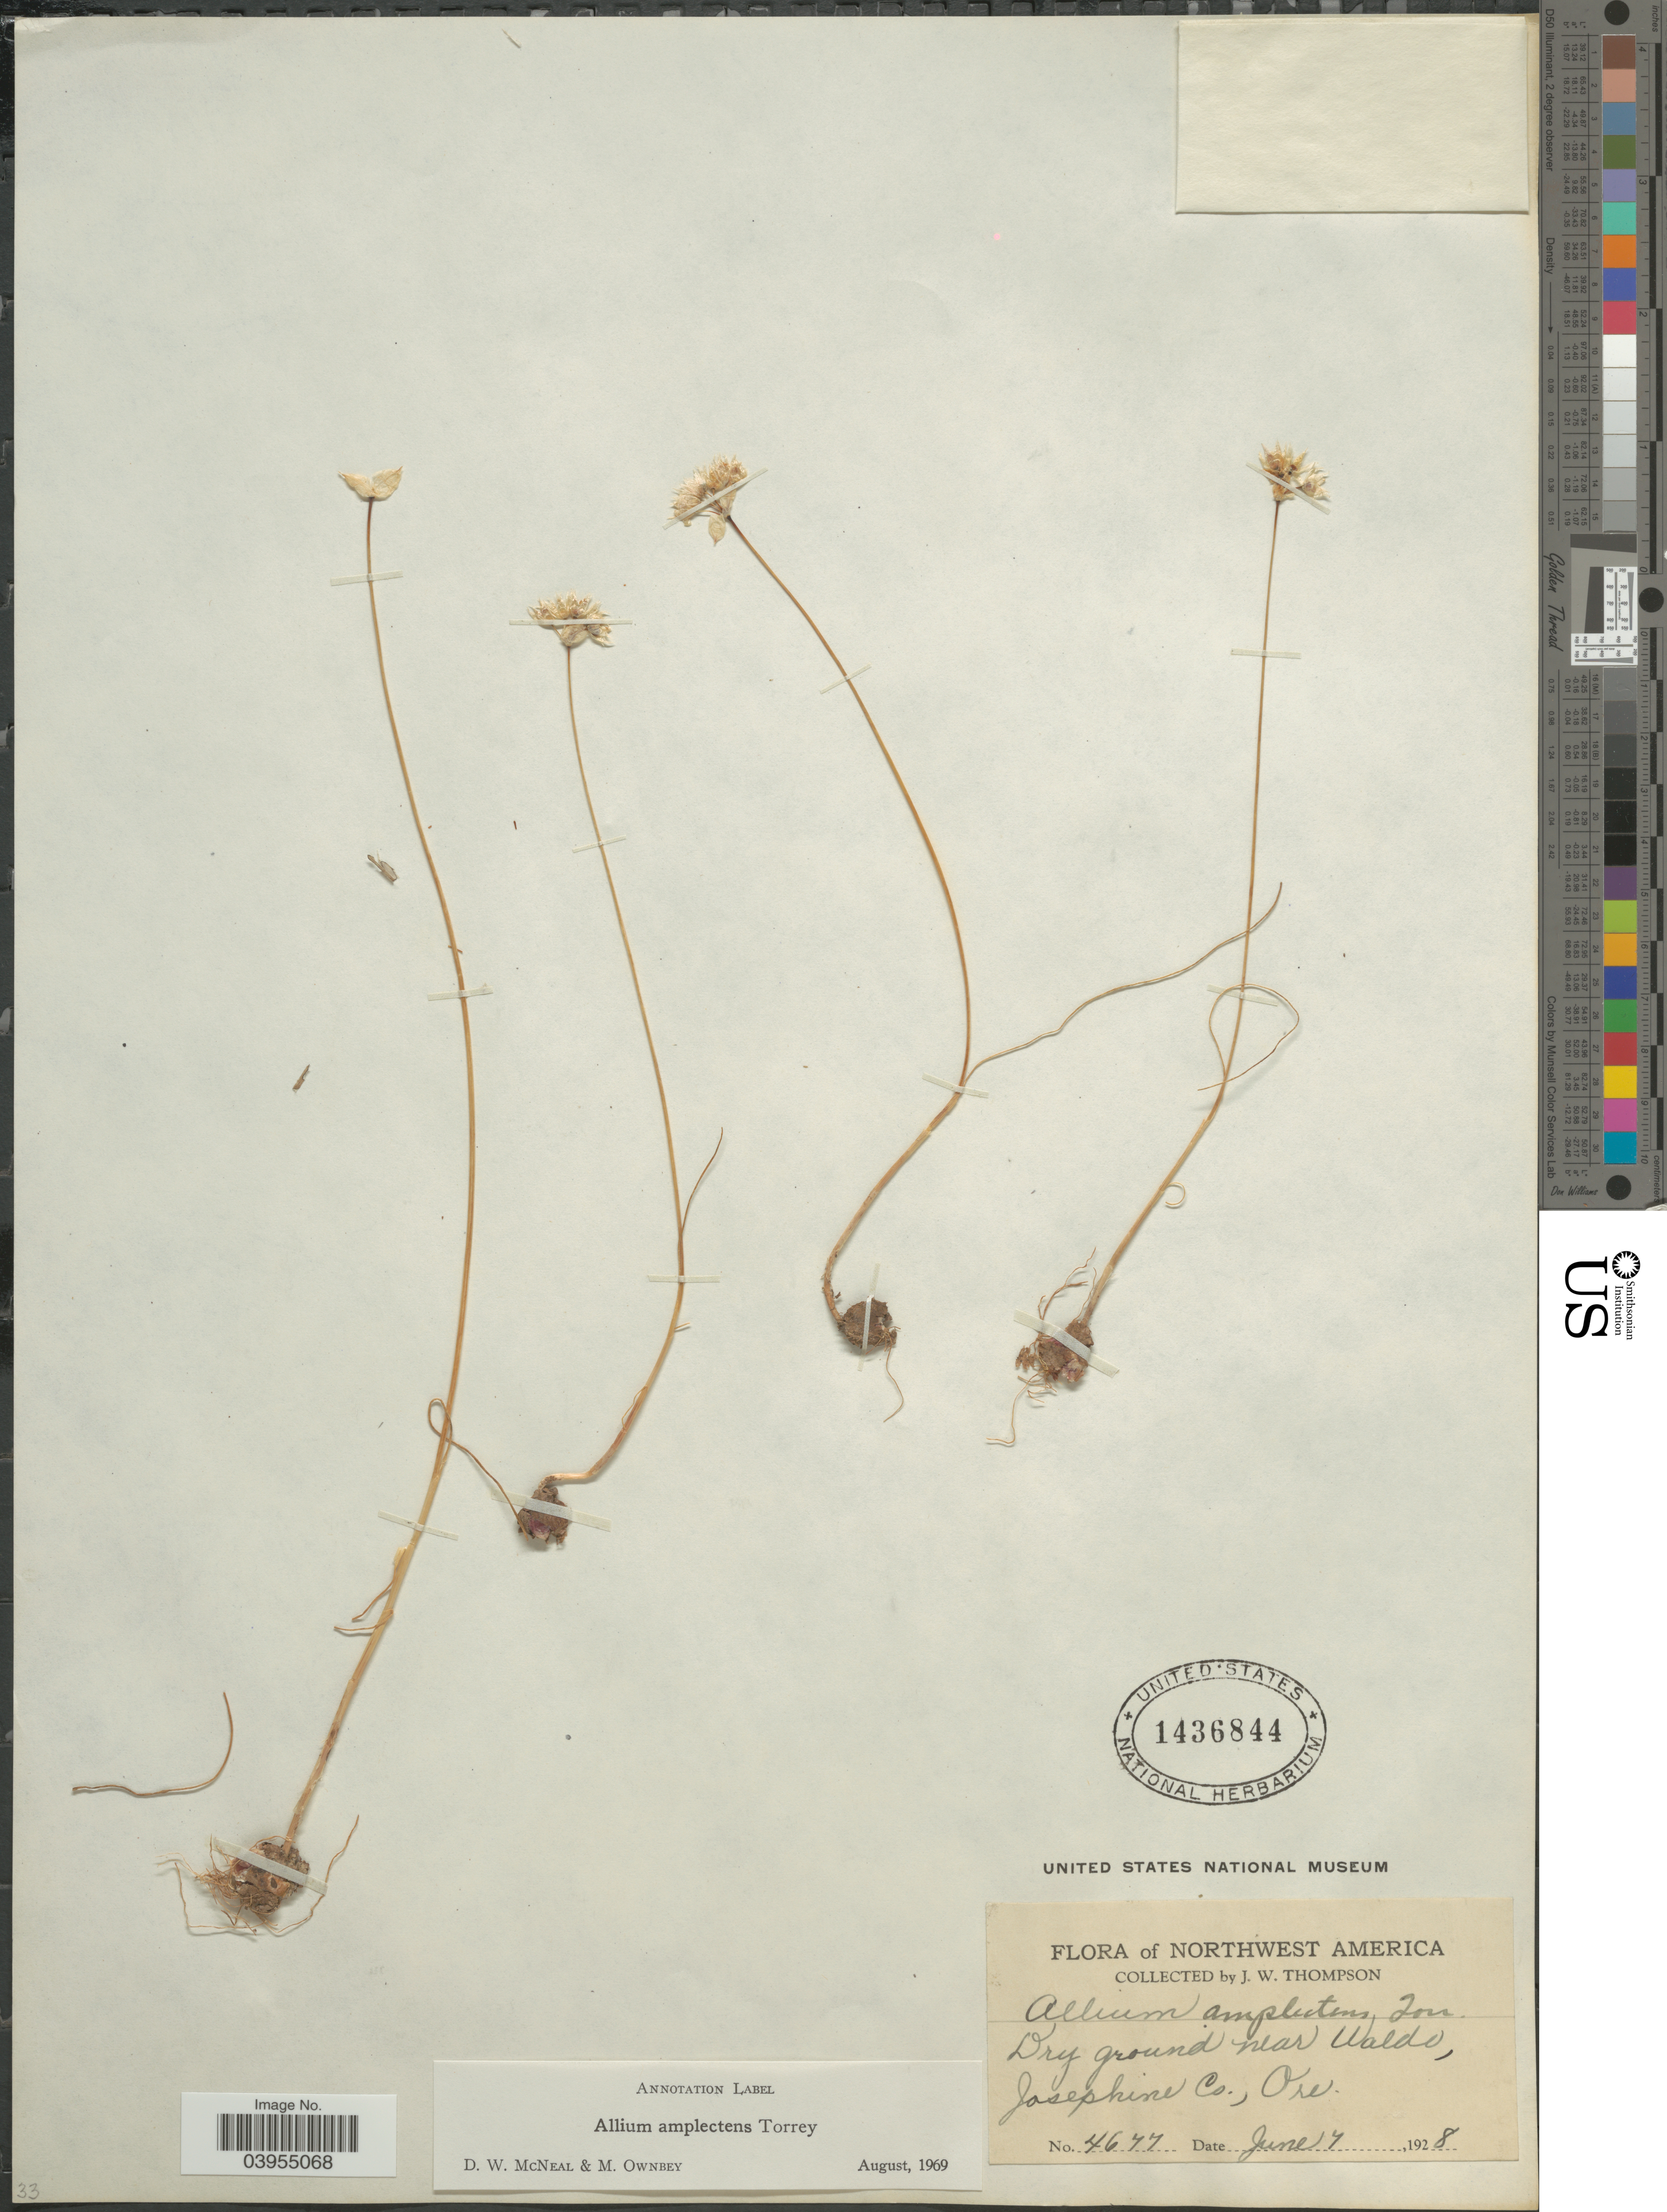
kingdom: Plantae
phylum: Tracheophyta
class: Liliopsida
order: Asparagales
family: Amaryllidaceae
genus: Allium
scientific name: Allium amplectens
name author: Torr.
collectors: J. Thompson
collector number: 4677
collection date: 1928-06-07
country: United States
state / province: Oregon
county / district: Josephine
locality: Northwest America. Dry ground near Waldo, Josephine Co.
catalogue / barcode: US 1436844